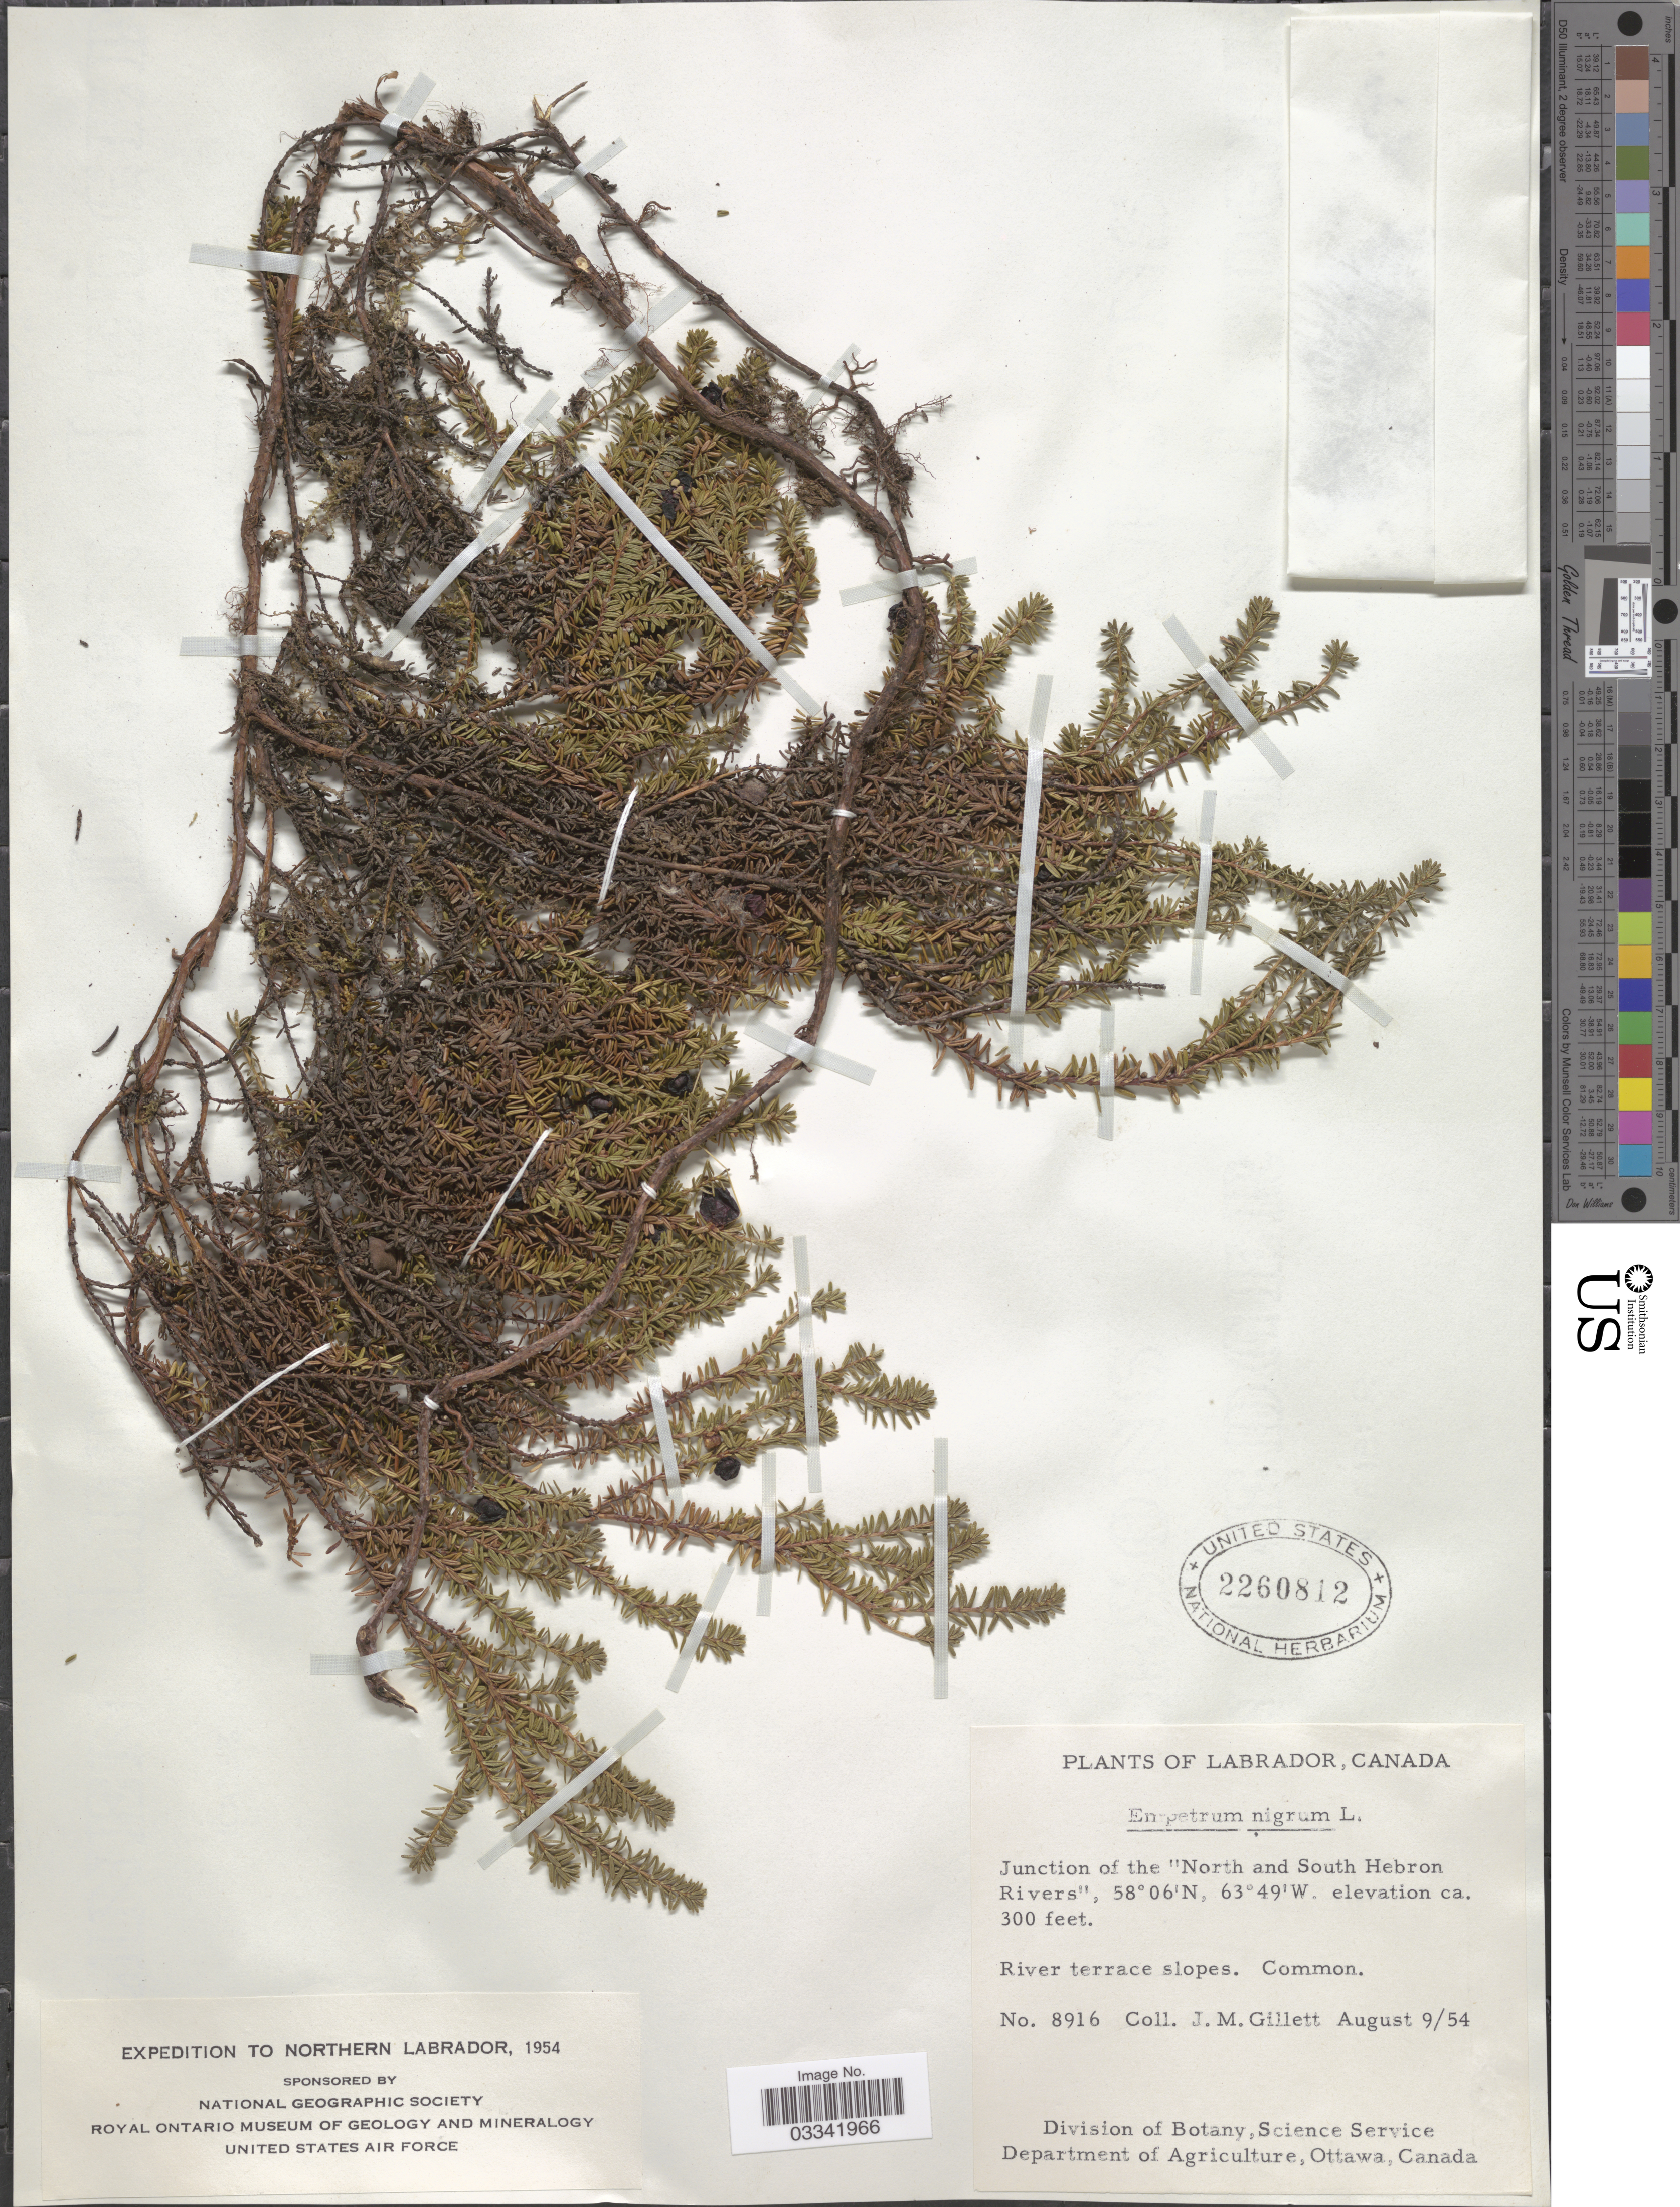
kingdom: Plantae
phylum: Tracheophyta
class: Magnoliopsida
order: Ericales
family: Ericaceae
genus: Empetrum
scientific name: Empetrum nigrum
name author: L.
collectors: J. M. Gillett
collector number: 8916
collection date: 1954-08-09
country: Canada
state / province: Newfoundland and Labrador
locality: Northern Labrador, Labrador, Junction of the "North and South Hebron Rivers".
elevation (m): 91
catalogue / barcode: US 2260812